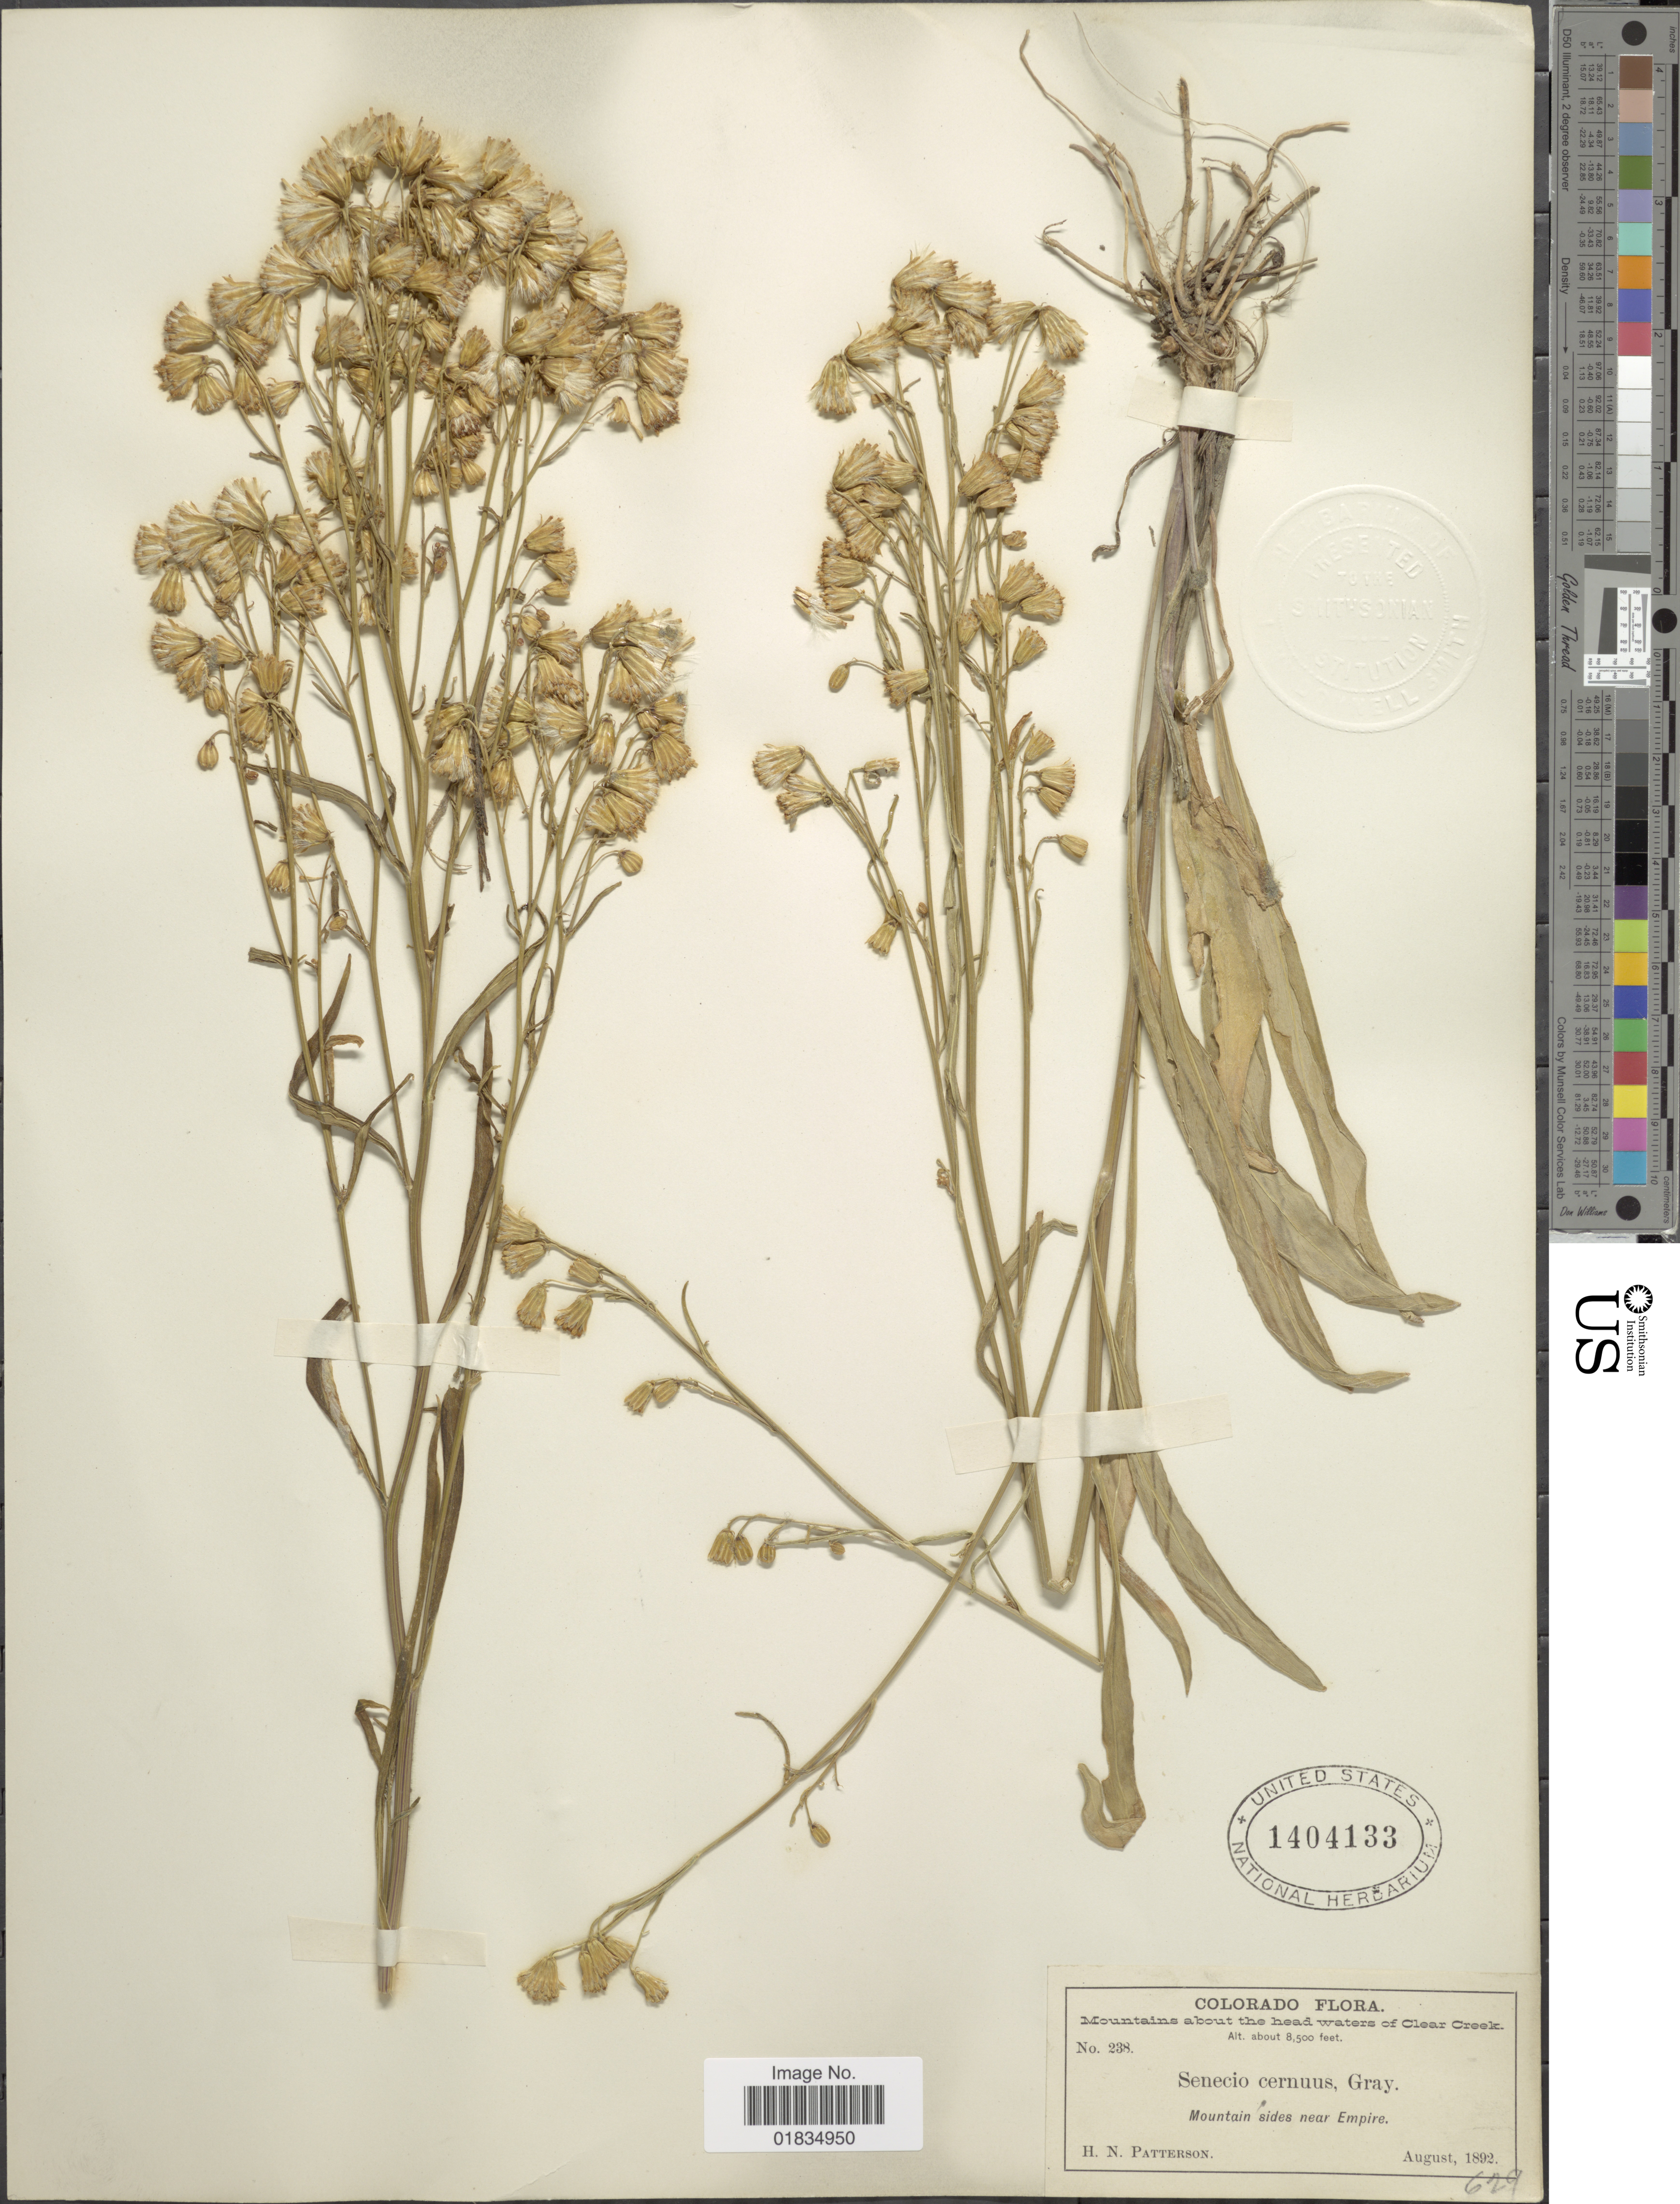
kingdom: Plantae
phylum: Tracheophyta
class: Magnoliopsida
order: Asterales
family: Asteraceae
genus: Senecio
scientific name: Senecio pudicus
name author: Greene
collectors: H. N. Patterson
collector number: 238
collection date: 1892-08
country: United States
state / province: Colorado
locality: Mountain sides near Empire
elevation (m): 2591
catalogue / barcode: US 1404133